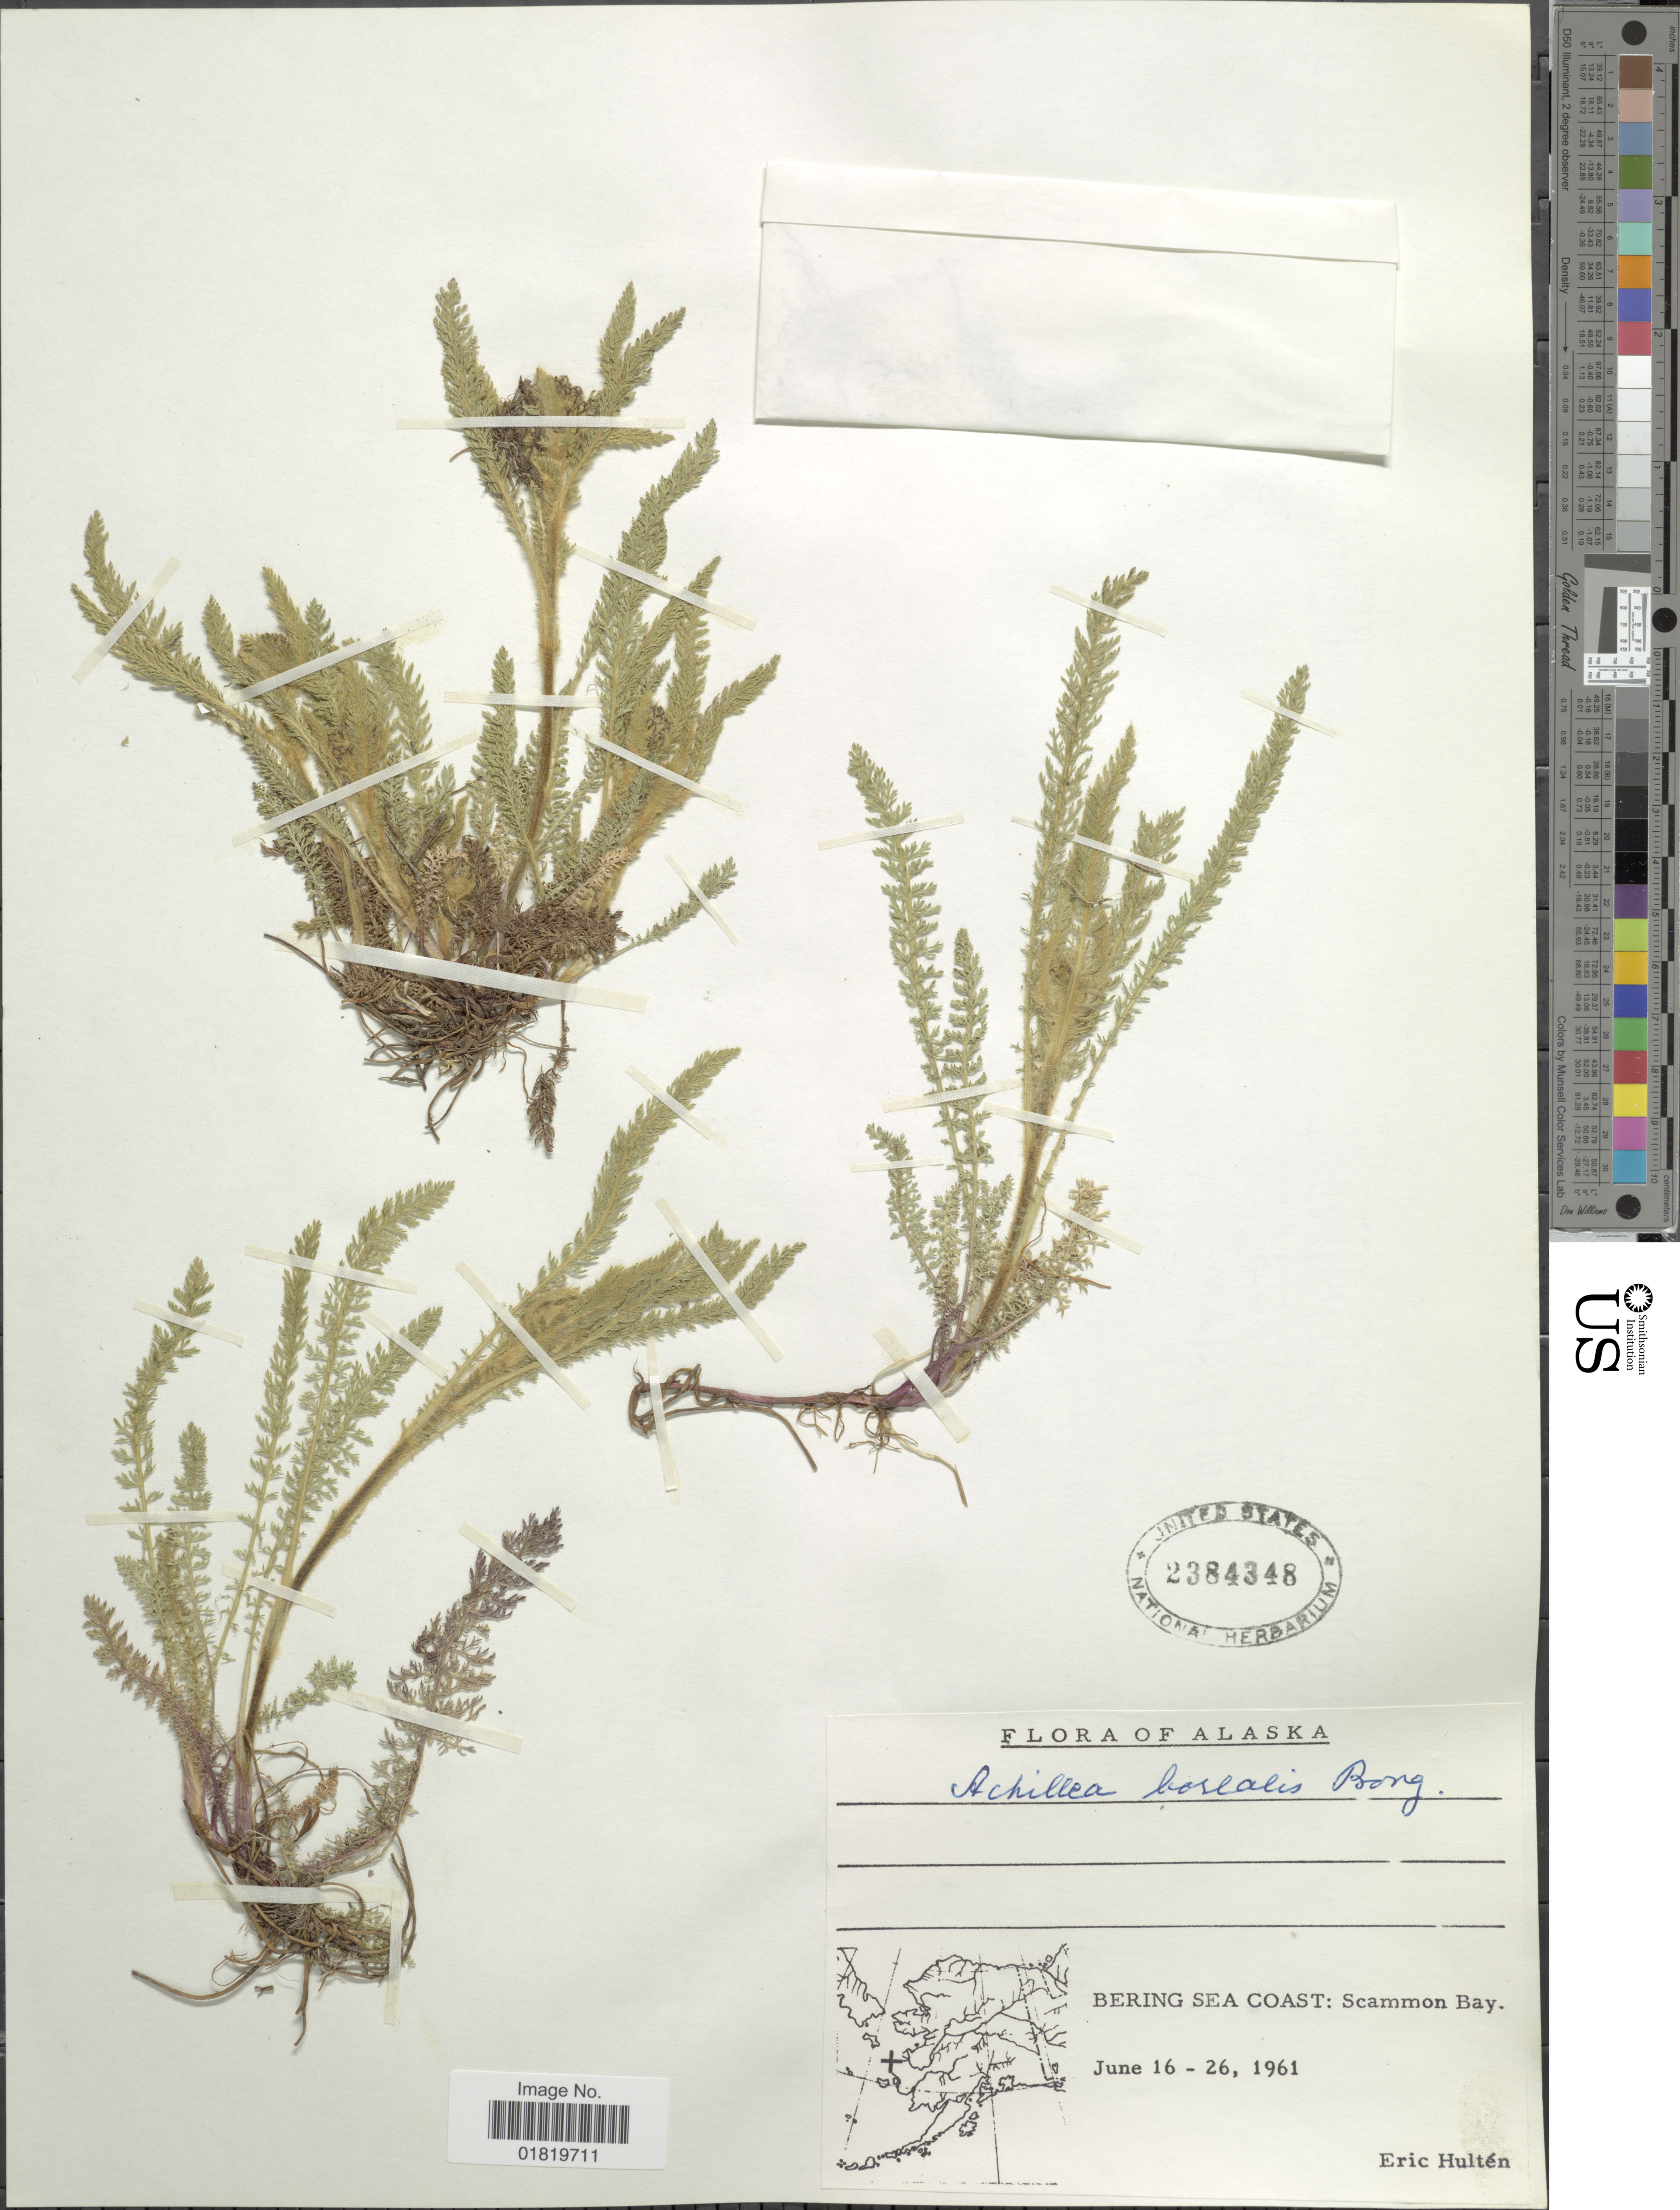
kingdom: Plantae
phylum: Tracheophyta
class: Magnoliopsida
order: Asterales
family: Asteraceae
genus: Achillea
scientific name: Achillea borealis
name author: Bong.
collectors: E. G. Hultén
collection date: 1961-06-16/1961-06-26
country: United States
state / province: Alaska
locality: Bering Sea Coast: Scammon Bay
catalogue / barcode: US 2384348